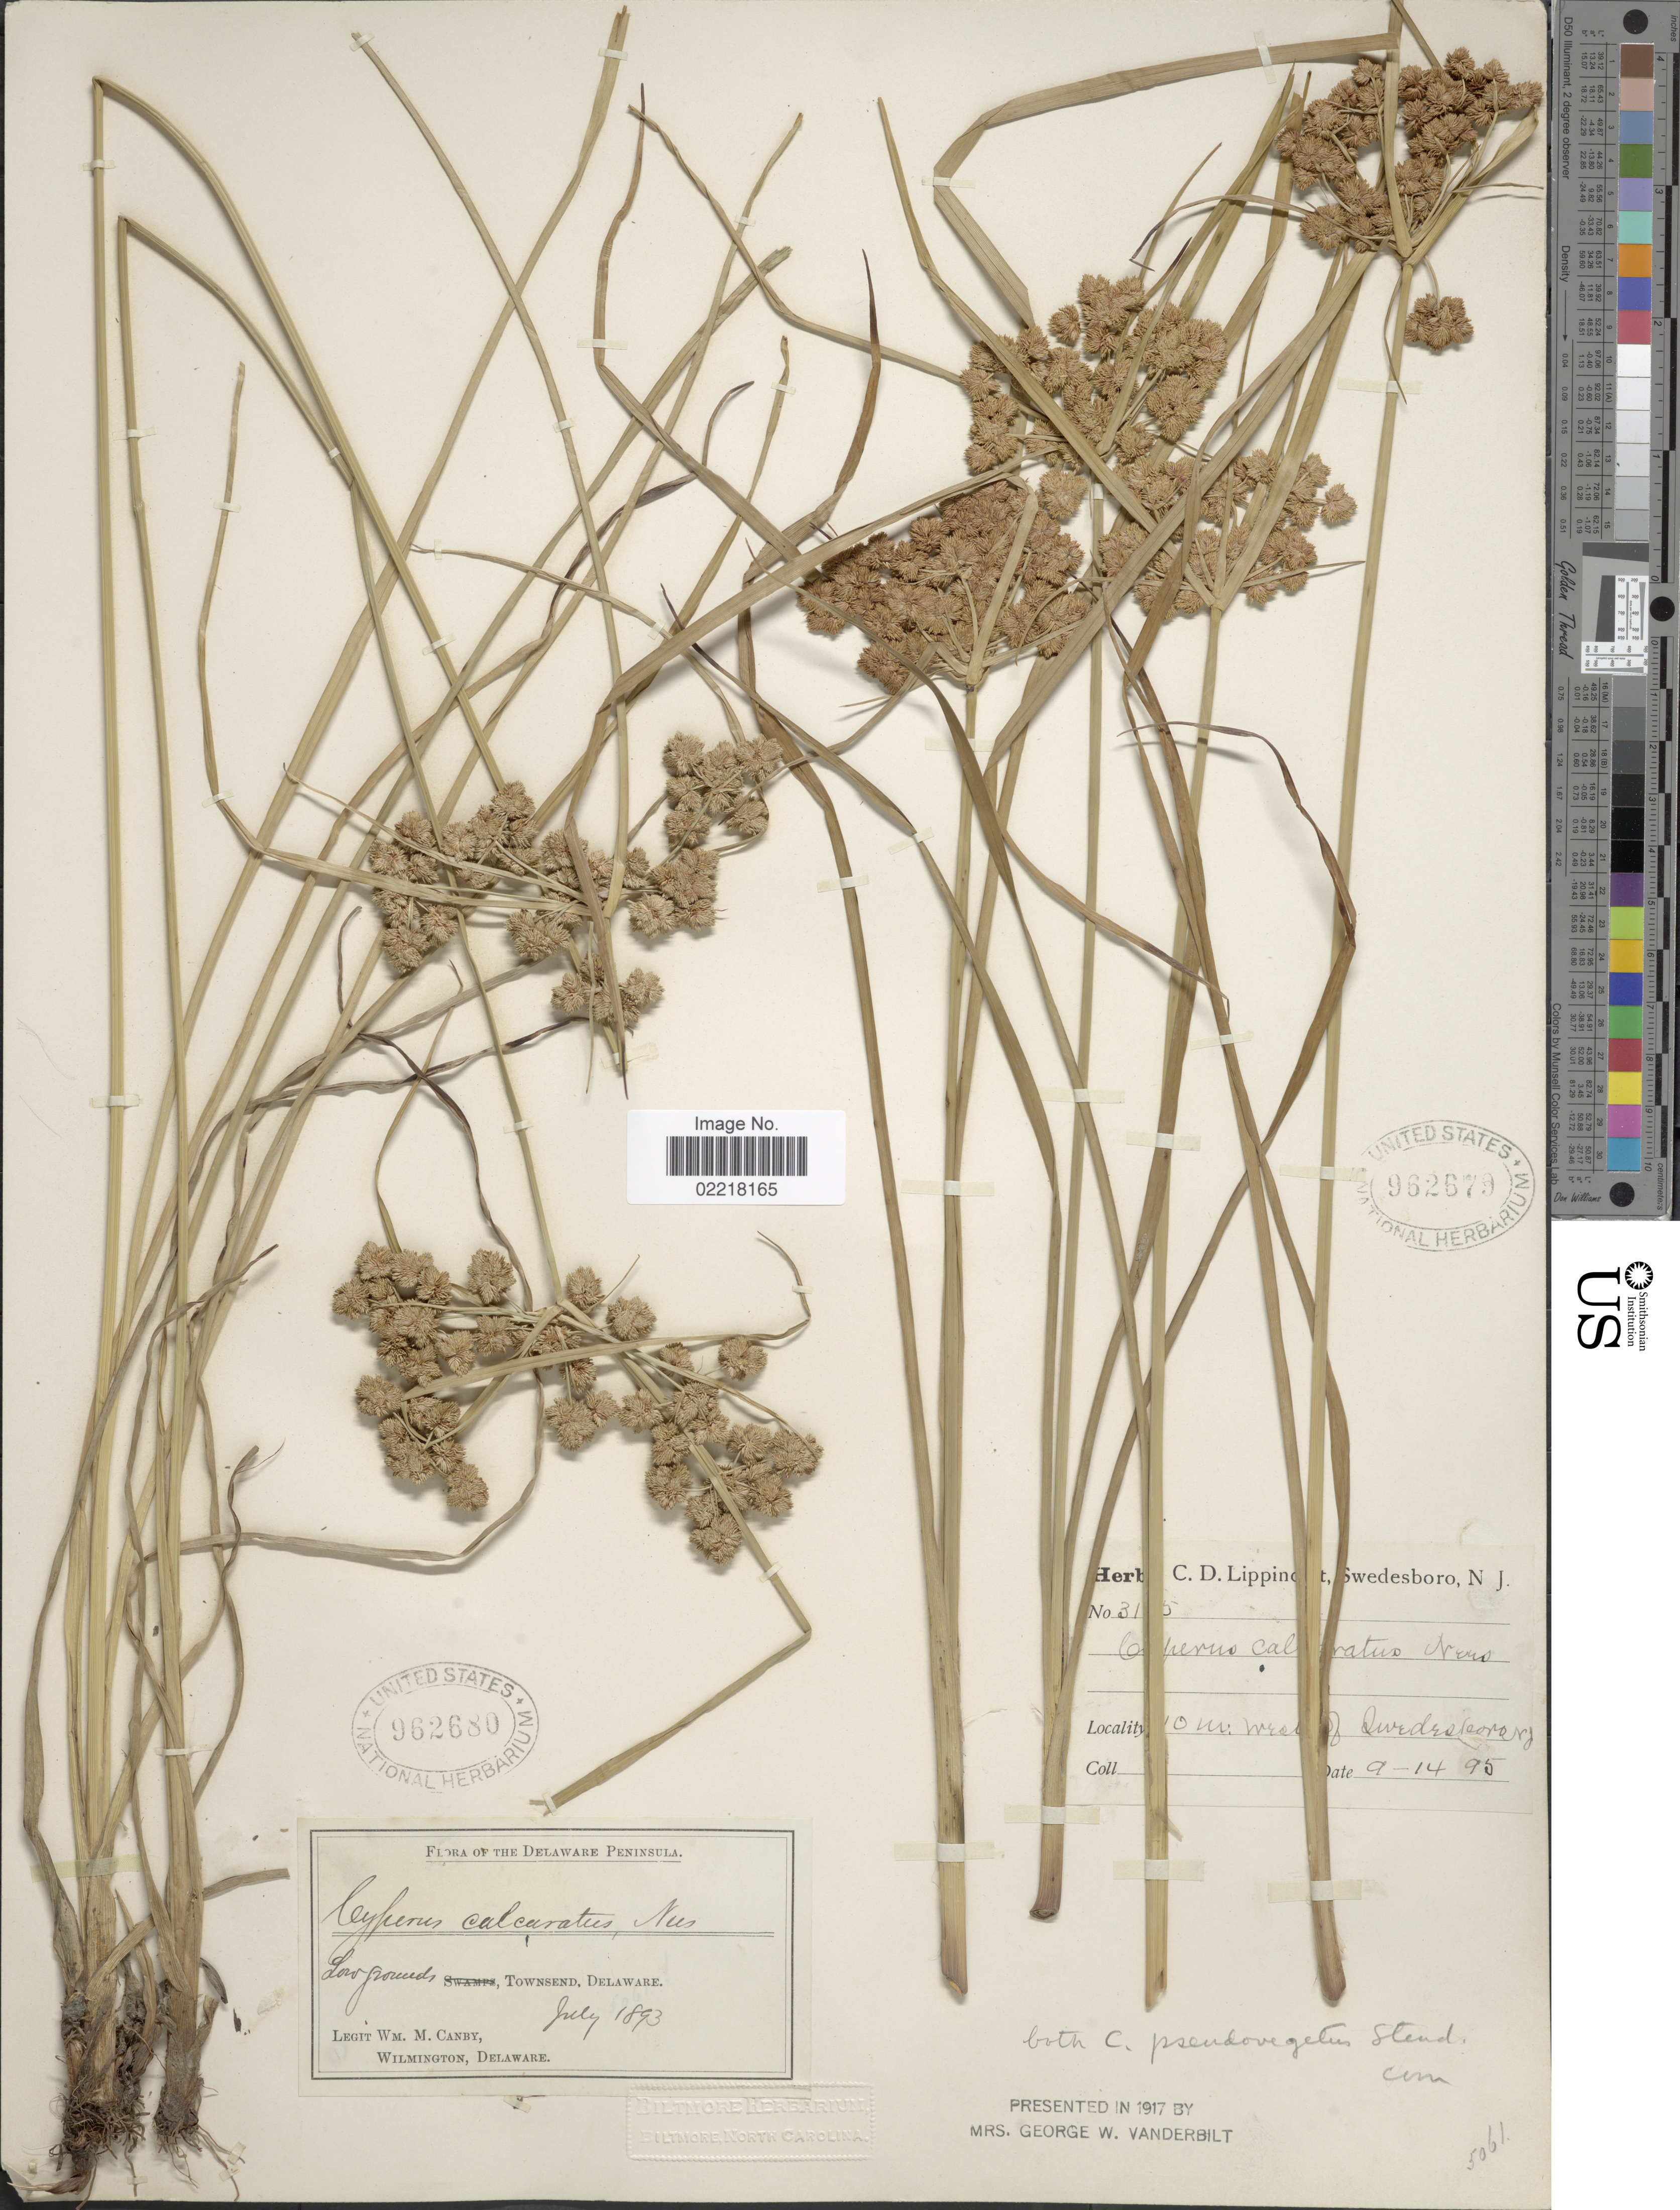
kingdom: Plantae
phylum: Tracheophyta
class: Liliopsida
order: Poales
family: Cyperaceae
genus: Cyperus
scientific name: Cyperus pseudovegetus Steud.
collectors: W. M. Canby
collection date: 1893-07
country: United States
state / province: Delaware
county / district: New Castle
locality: Delaware Peninsula. Low grounds, Townsend, Delaware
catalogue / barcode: US 962680-2